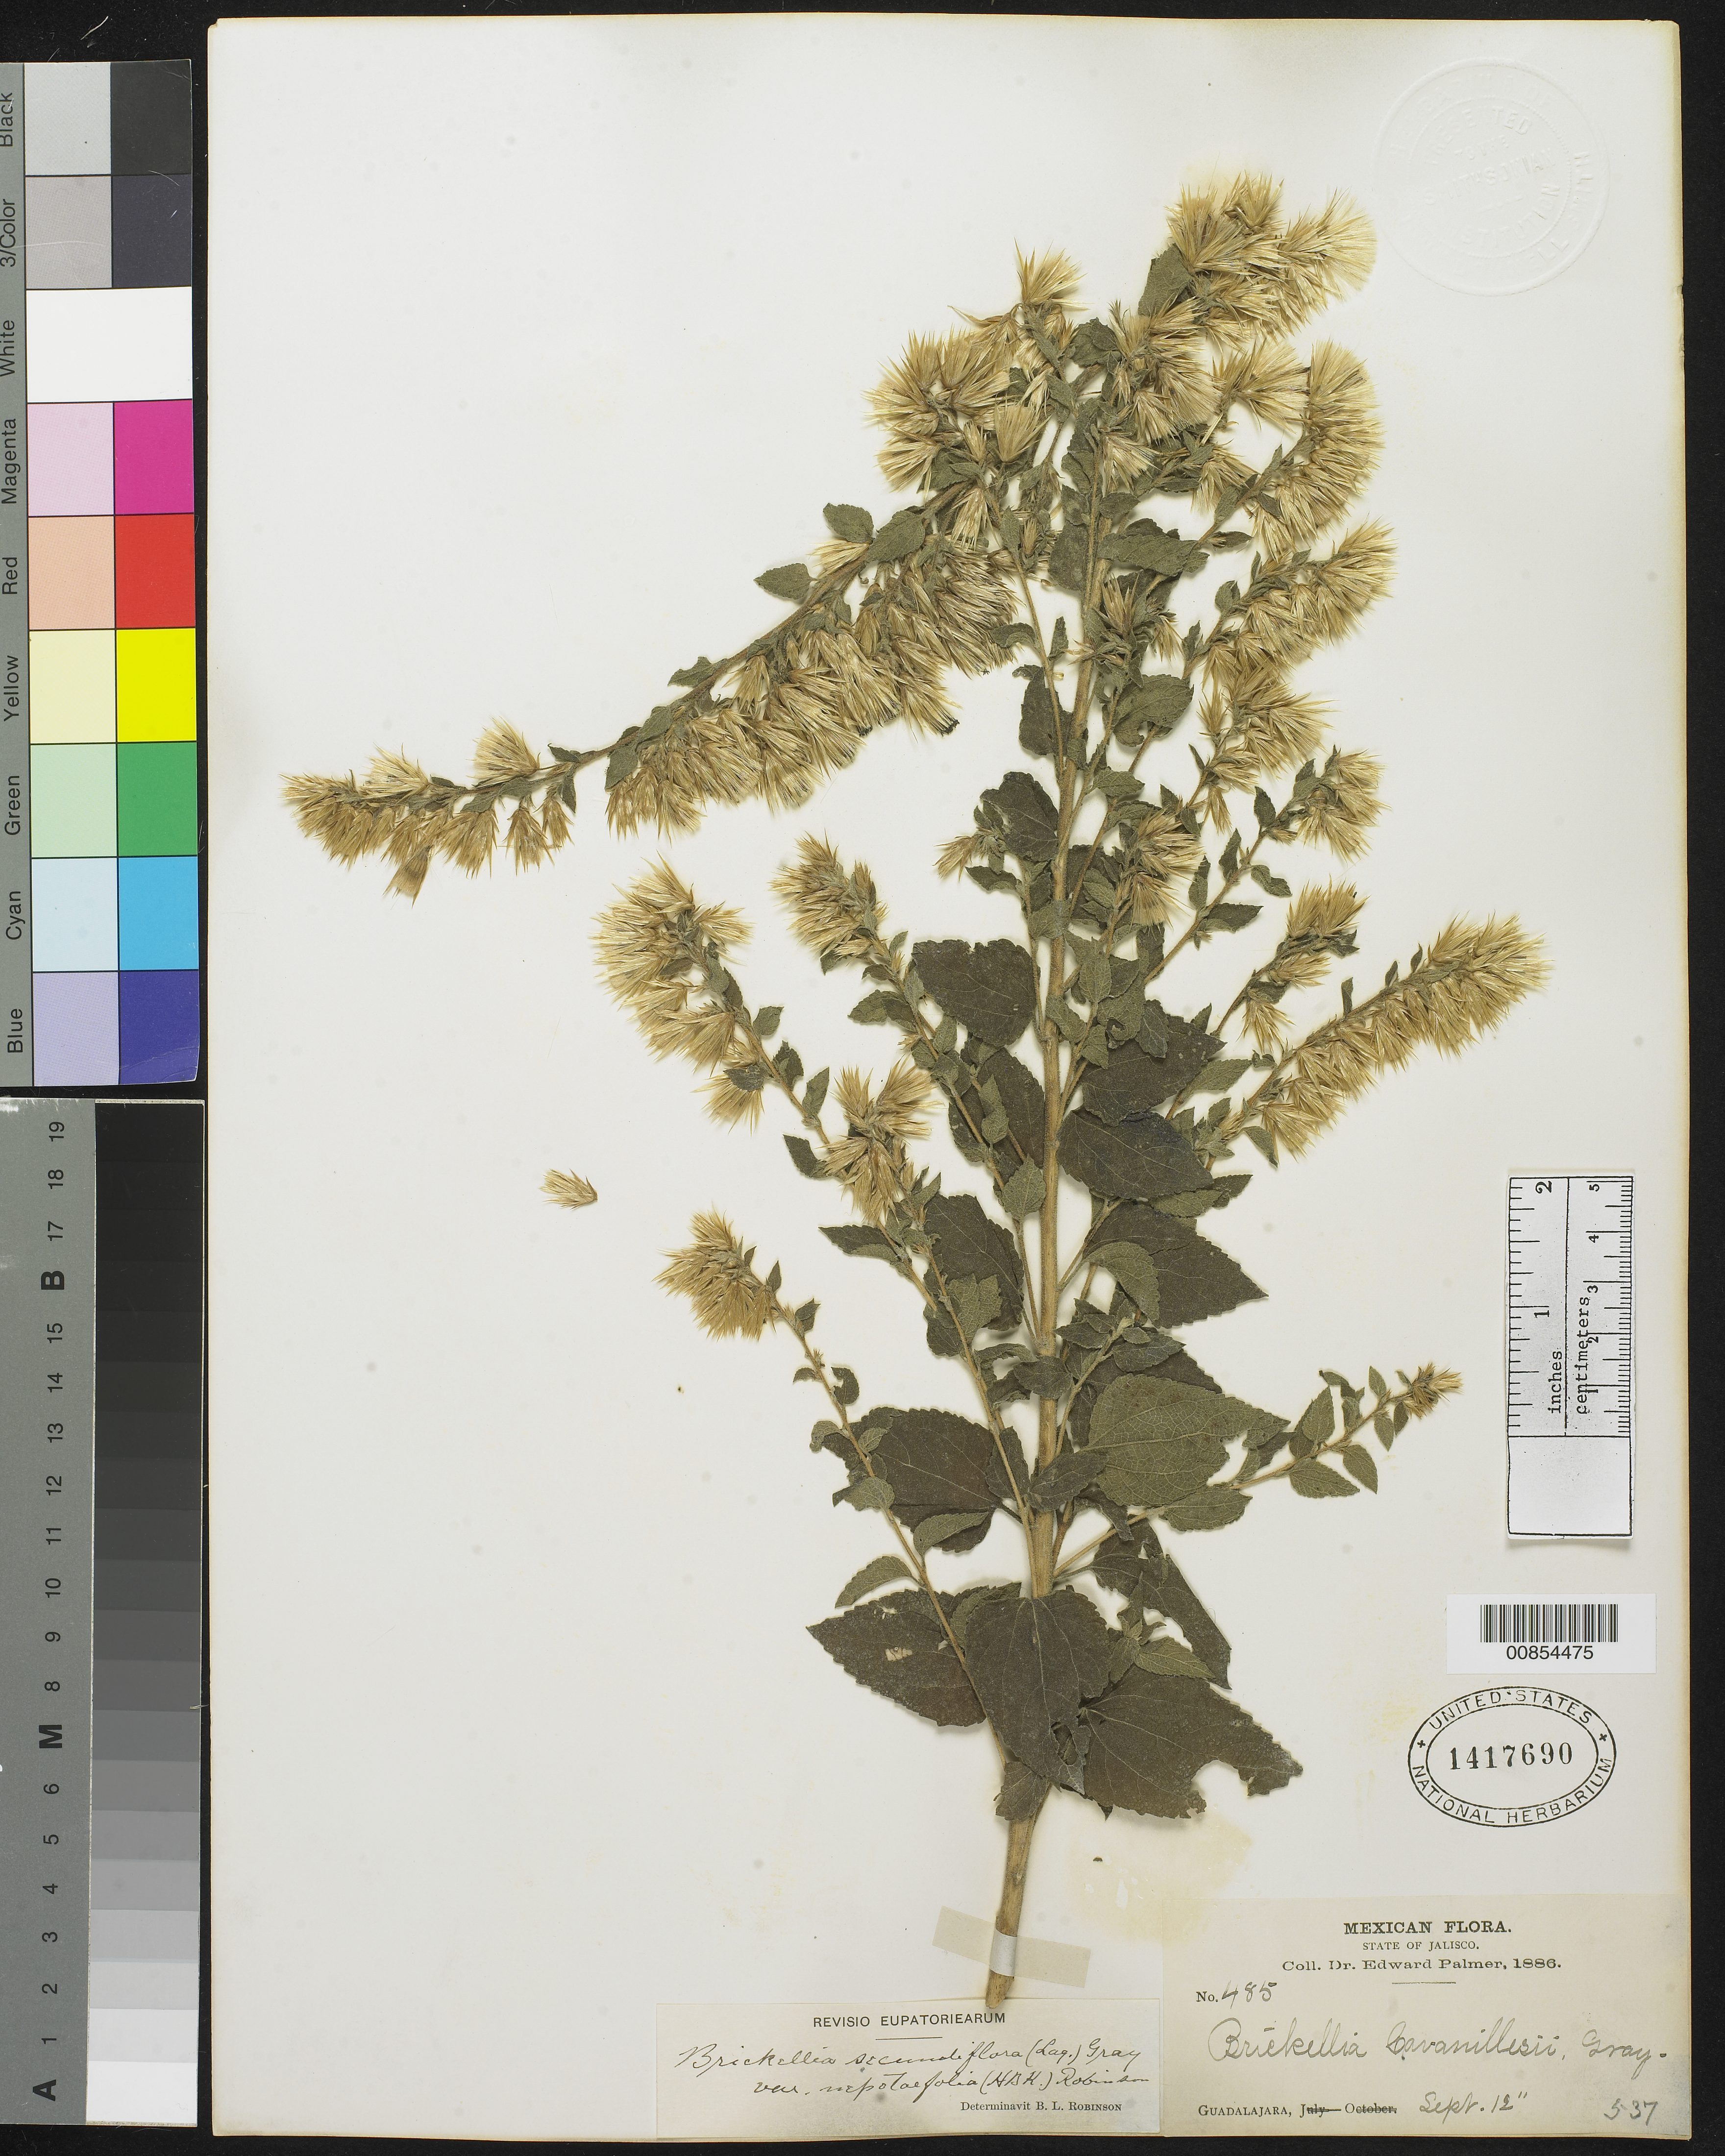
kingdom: Plantae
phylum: Tracheophyta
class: Magnoliopsida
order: Asterales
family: Asteraceae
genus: Brickellia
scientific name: Brickellia secundiflora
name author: (Lag.) A. Gray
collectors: E. Palmer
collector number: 485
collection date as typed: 12 Sep 1886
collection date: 1886-09-12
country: Mexico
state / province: Jalisco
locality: Guadalajara, Jalisco.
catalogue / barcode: US 1417690